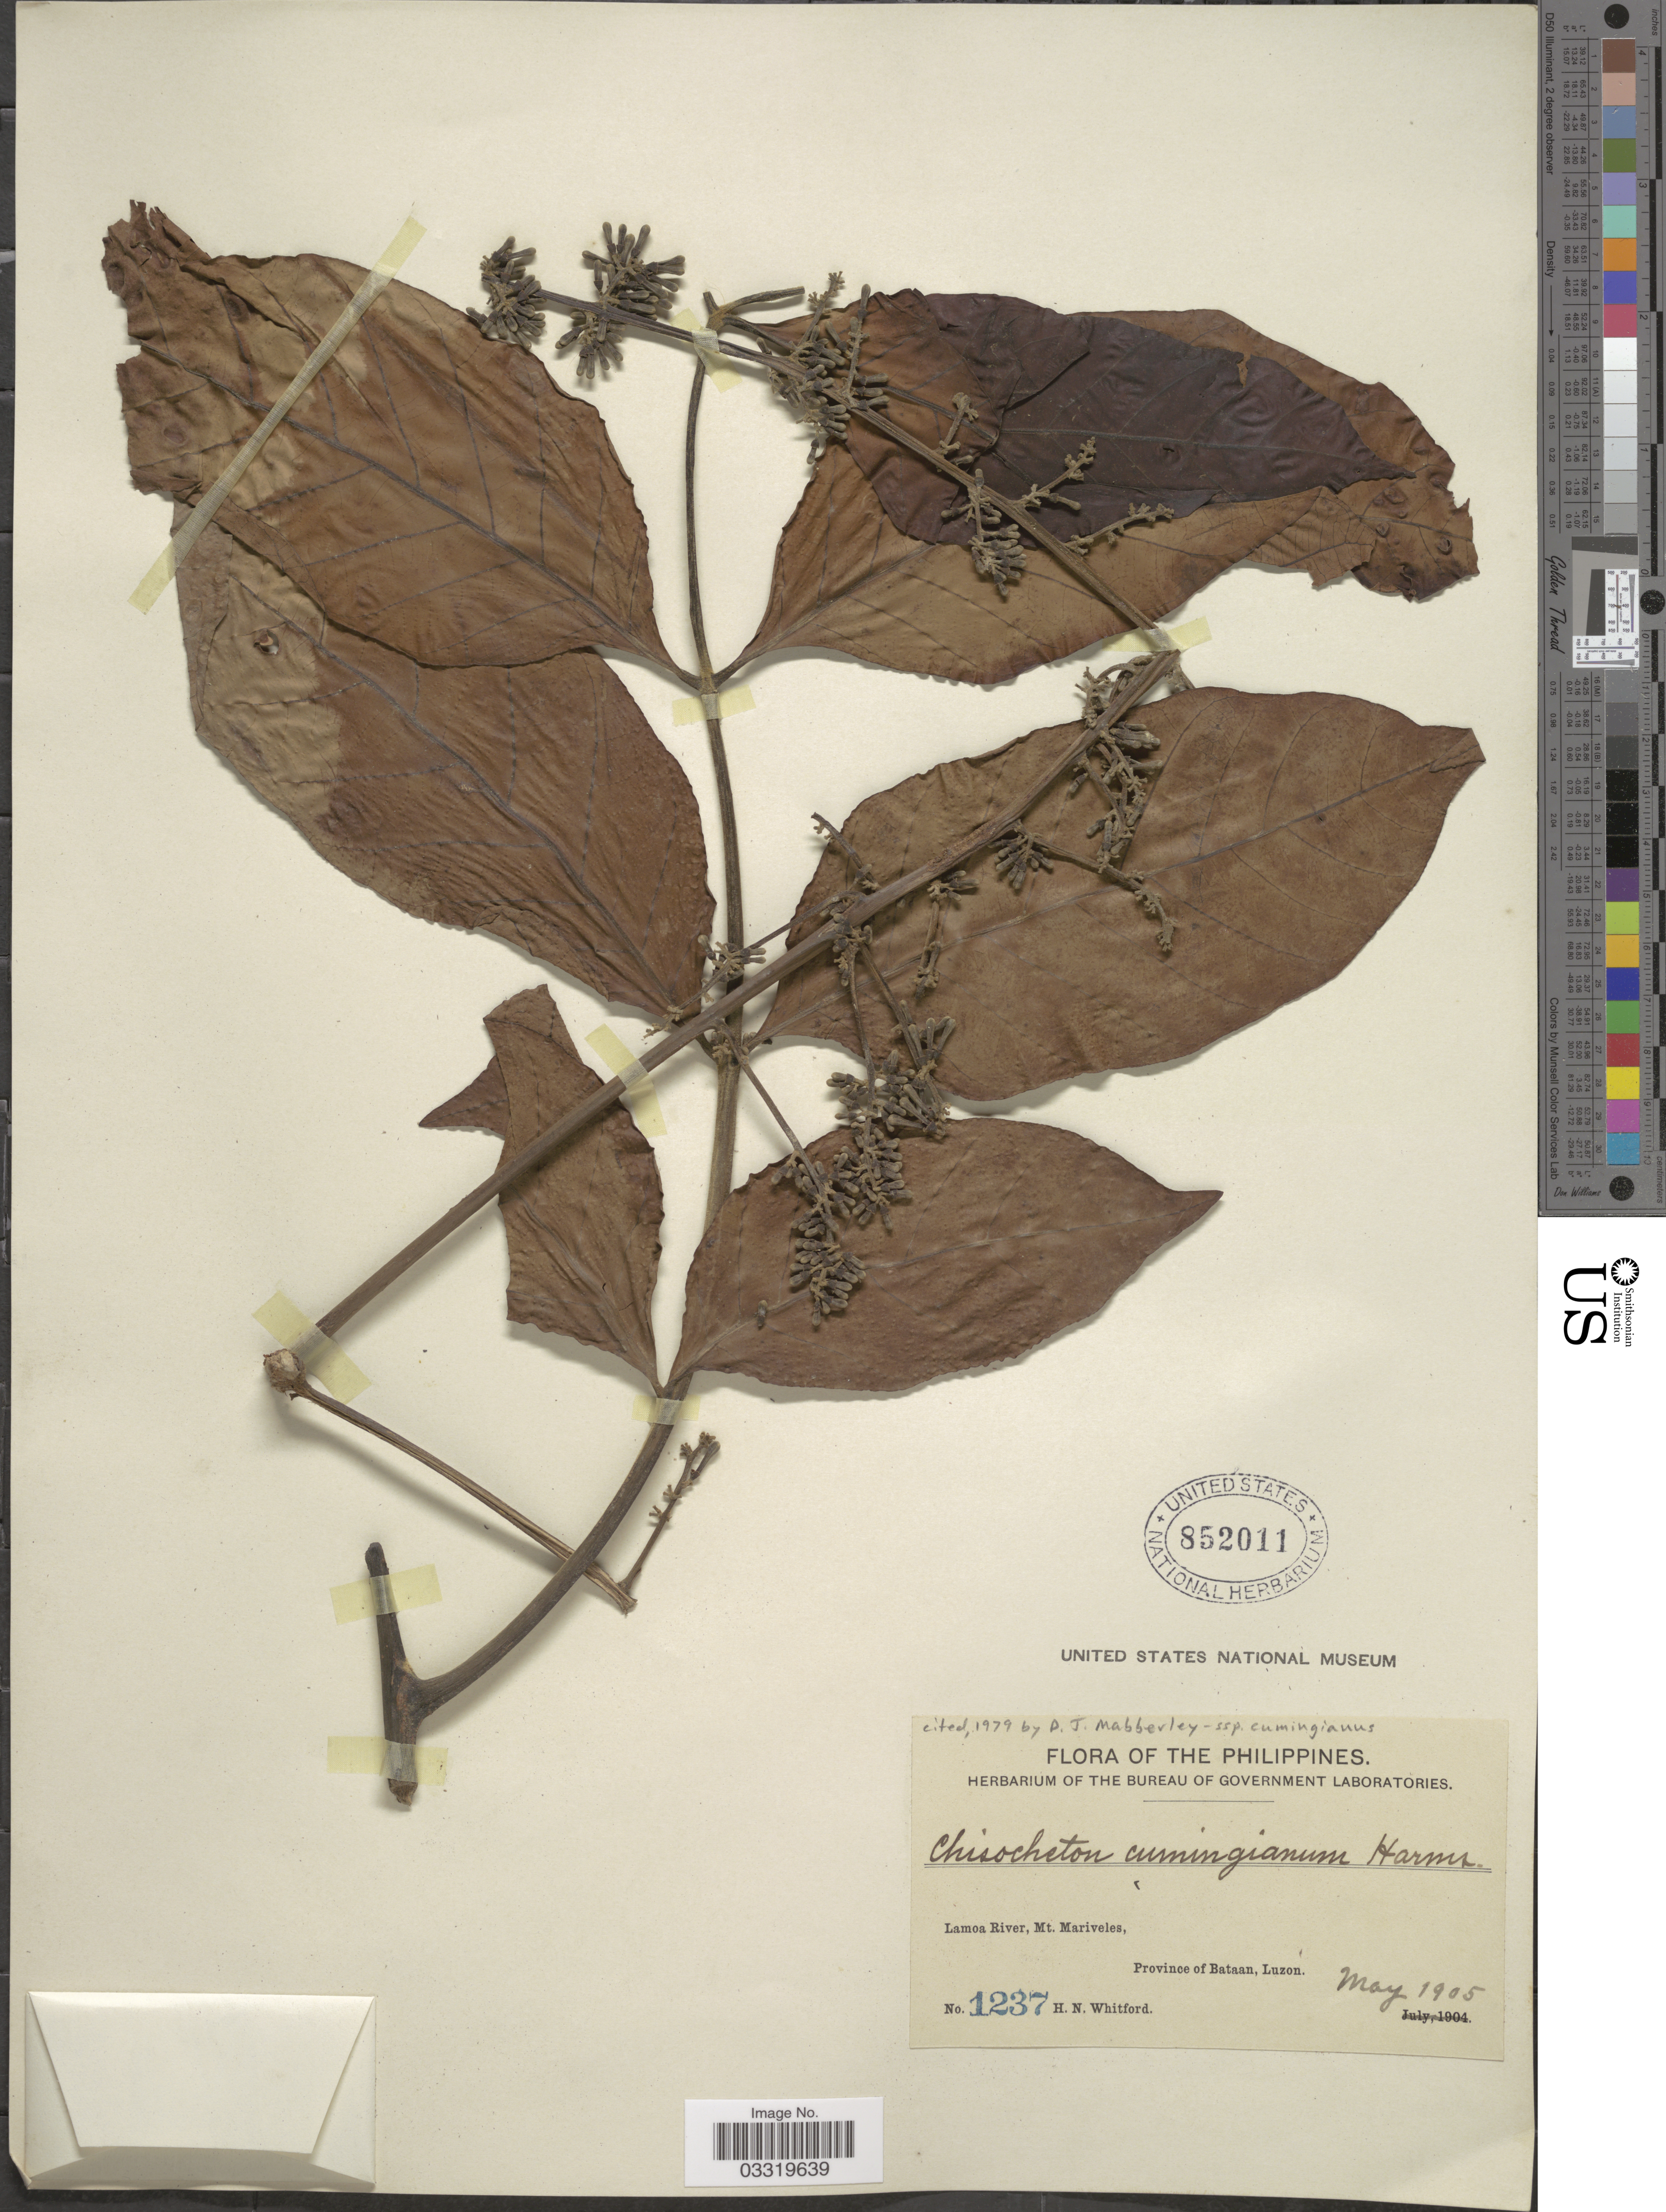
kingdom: Plantae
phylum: Tracheophyta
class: Magnoliopsida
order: Sapindales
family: Meliaceae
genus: Chisocheton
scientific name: Chisocheton cumingianus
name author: (C. DC.) Harms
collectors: H. N. Whitford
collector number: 1237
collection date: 1905-05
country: Philippines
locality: Lamoa River, Mt. Mariveles, Province of Bataan, Luzon.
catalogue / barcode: US 852011